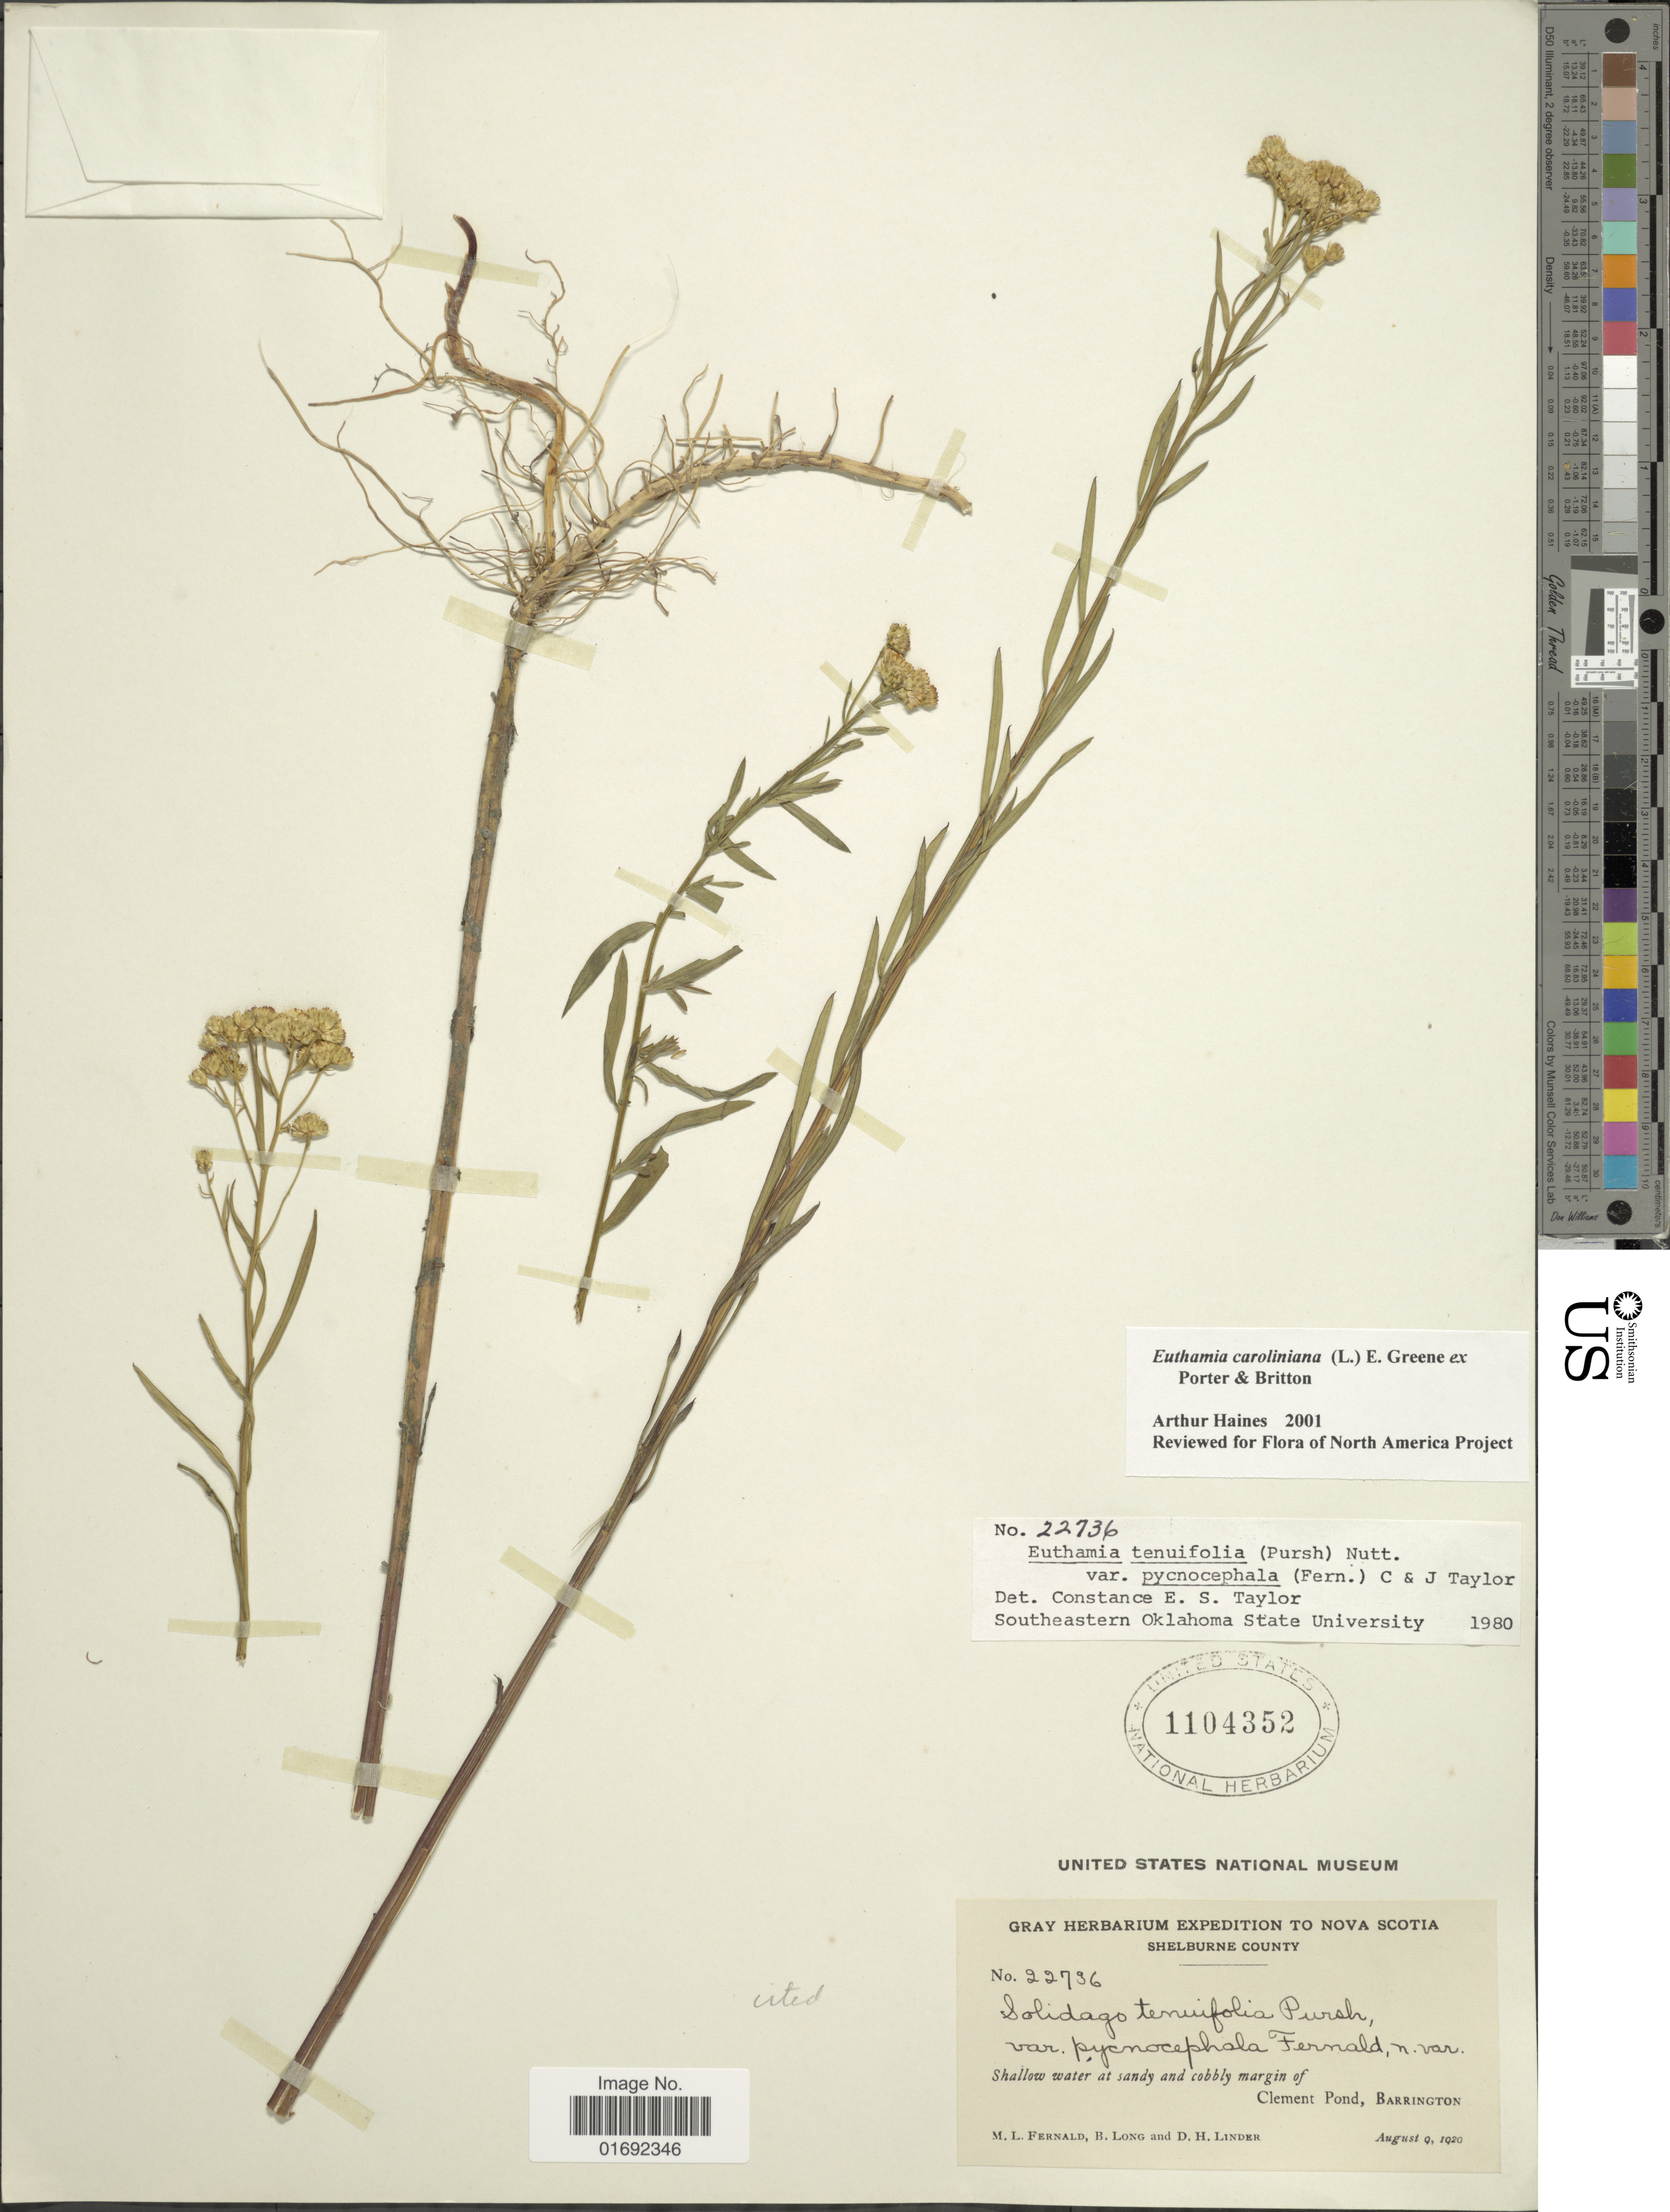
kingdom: Plantae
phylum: Tracheophyta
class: Magnoliopsida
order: Asterales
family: Asteraceae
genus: Euthamia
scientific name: Euthamia galetorum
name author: S.W. Greene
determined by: Urbatsch, Lowell E., Curator (LSU), Louisiana State University (UNITED STATES)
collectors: M. L. Fernald, B. Long & D. Linder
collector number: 22736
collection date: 1920-08-09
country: Canada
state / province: Nova Scotia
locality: Shelburne County, margin of Clement Pond, Barrington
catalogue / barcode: US 1104352